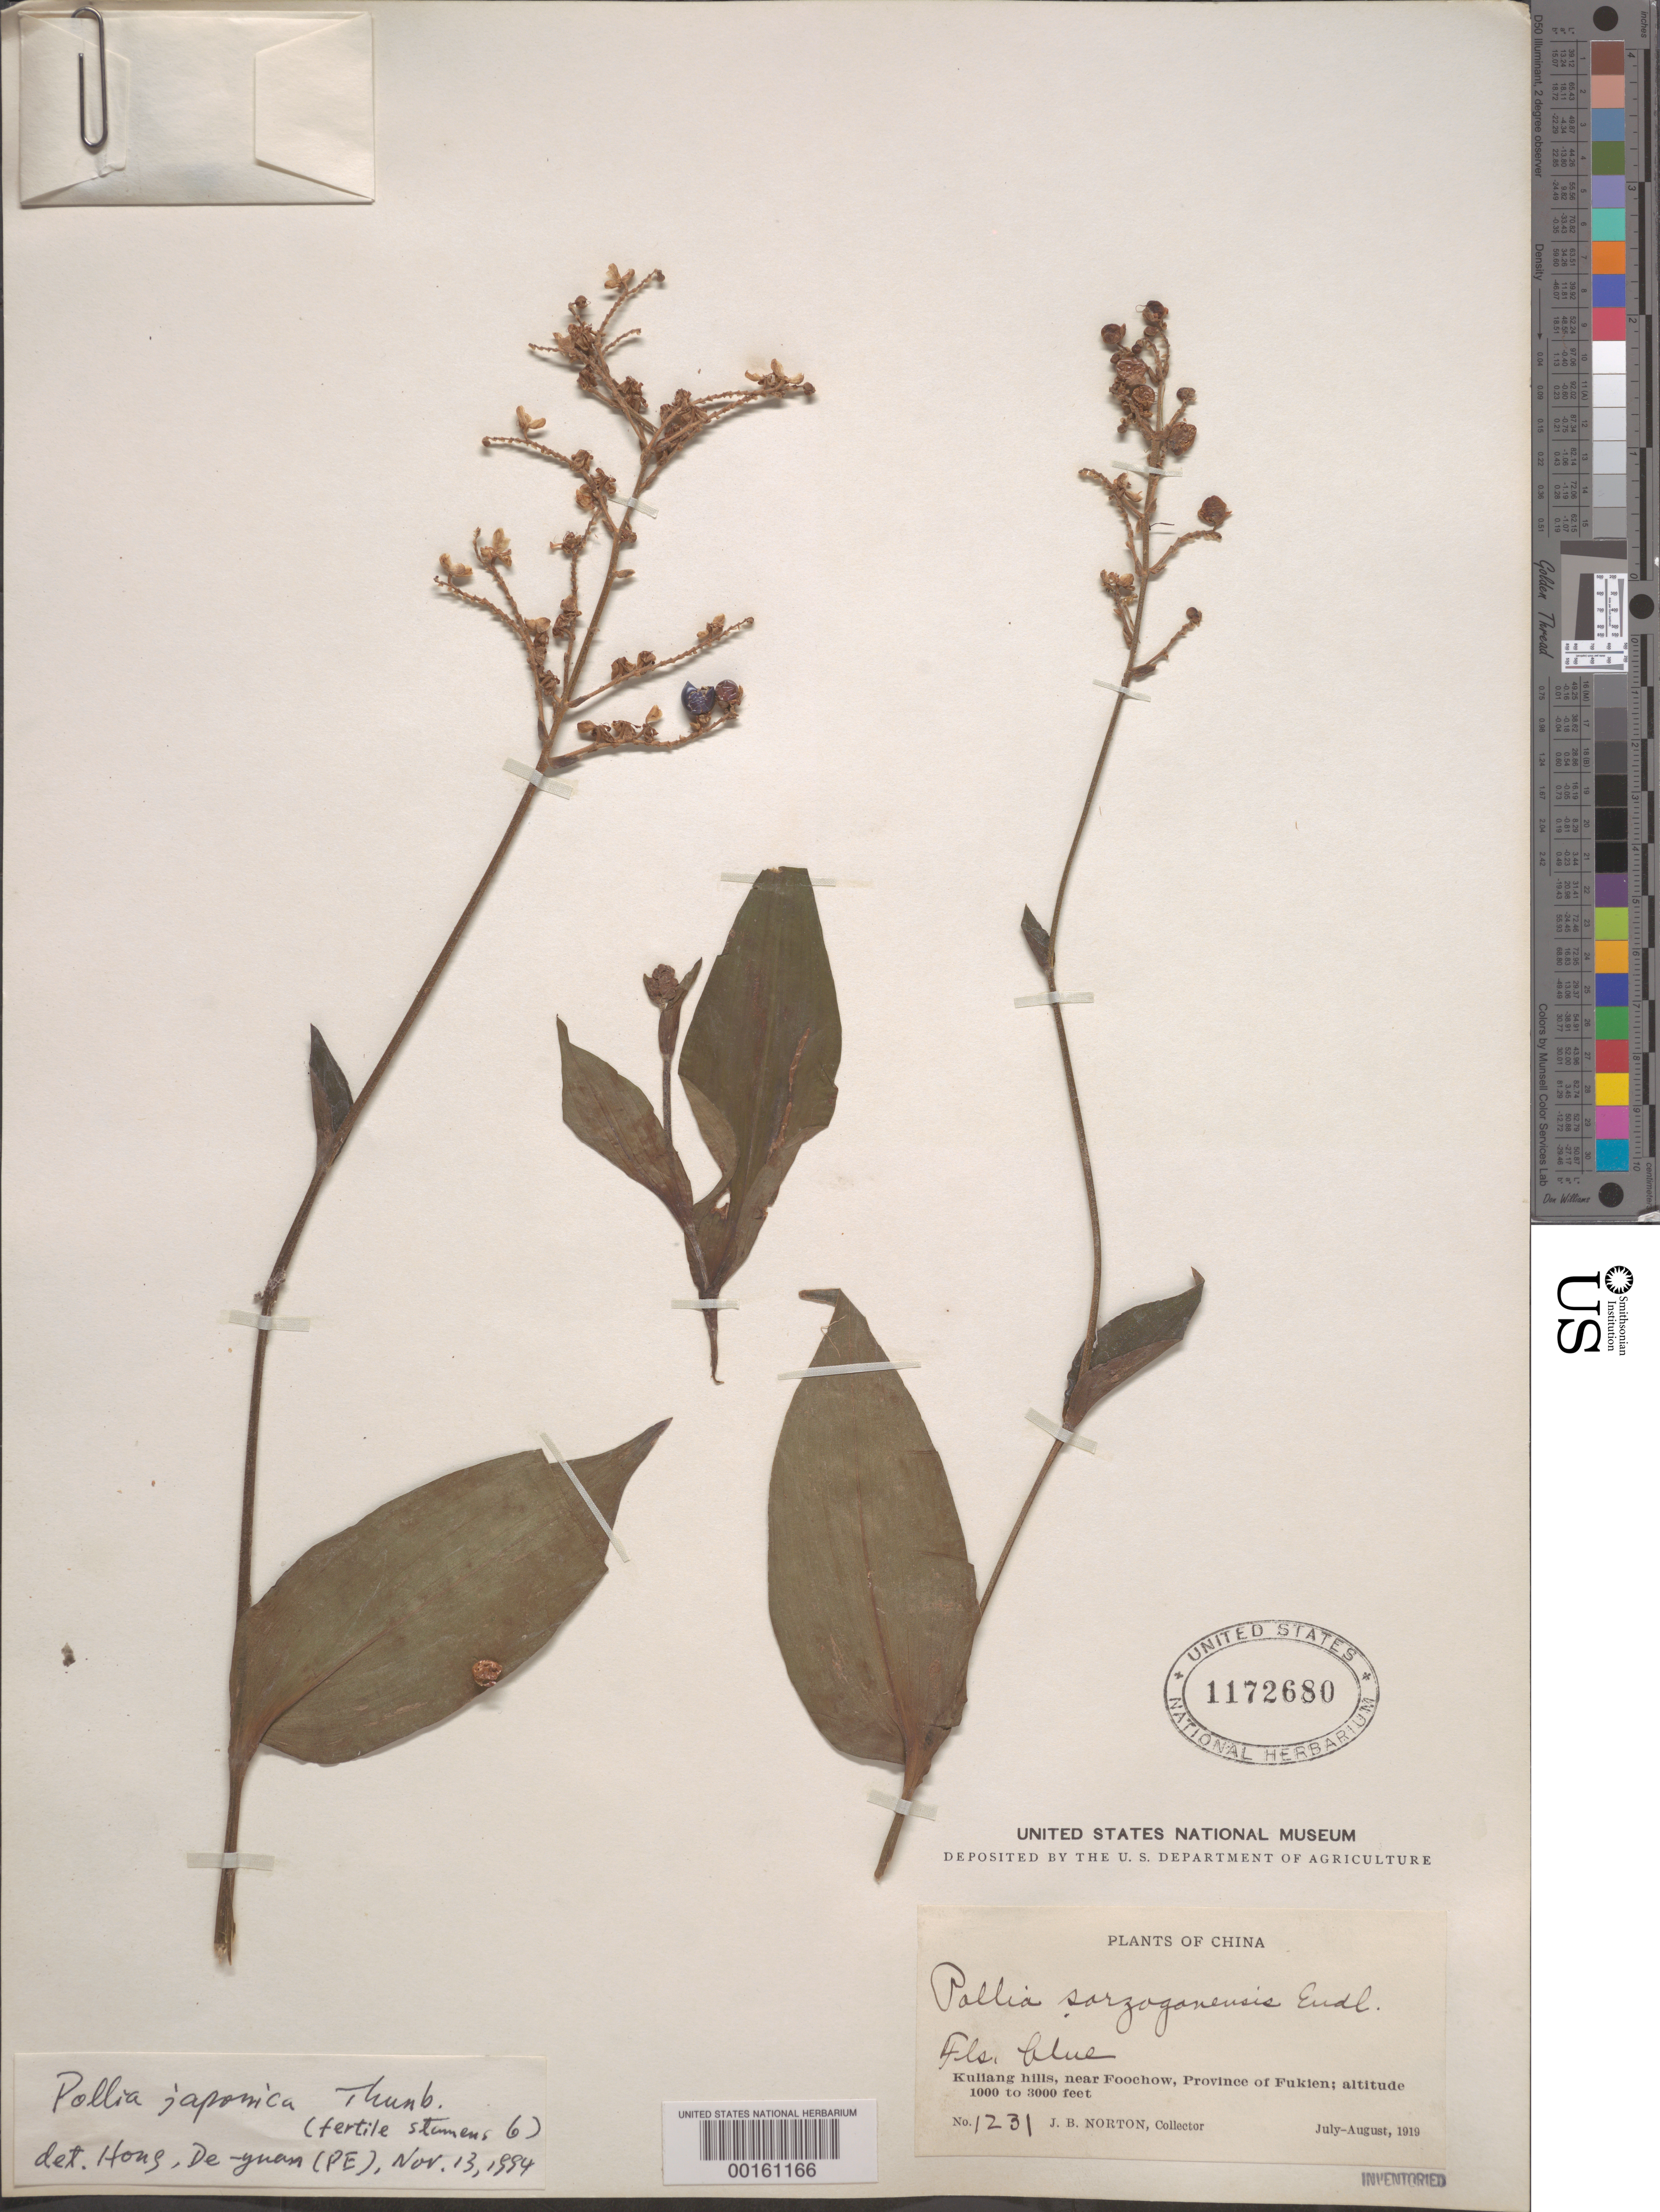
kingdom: Plantae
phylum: Tracheophyta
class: Liliopsida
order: Commelinales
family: Commelinaceae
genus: Pollia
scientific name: Pollia japonica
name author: Thunb.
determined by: Hong, D. Y.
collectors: J. Norton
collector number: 1231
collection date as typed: Jul 1919 to -- Aug 1919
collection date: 1919-07/1919-08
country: China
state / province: Fujian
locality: Kuliag hills near foochow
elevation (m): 305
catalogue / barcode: US 1172680